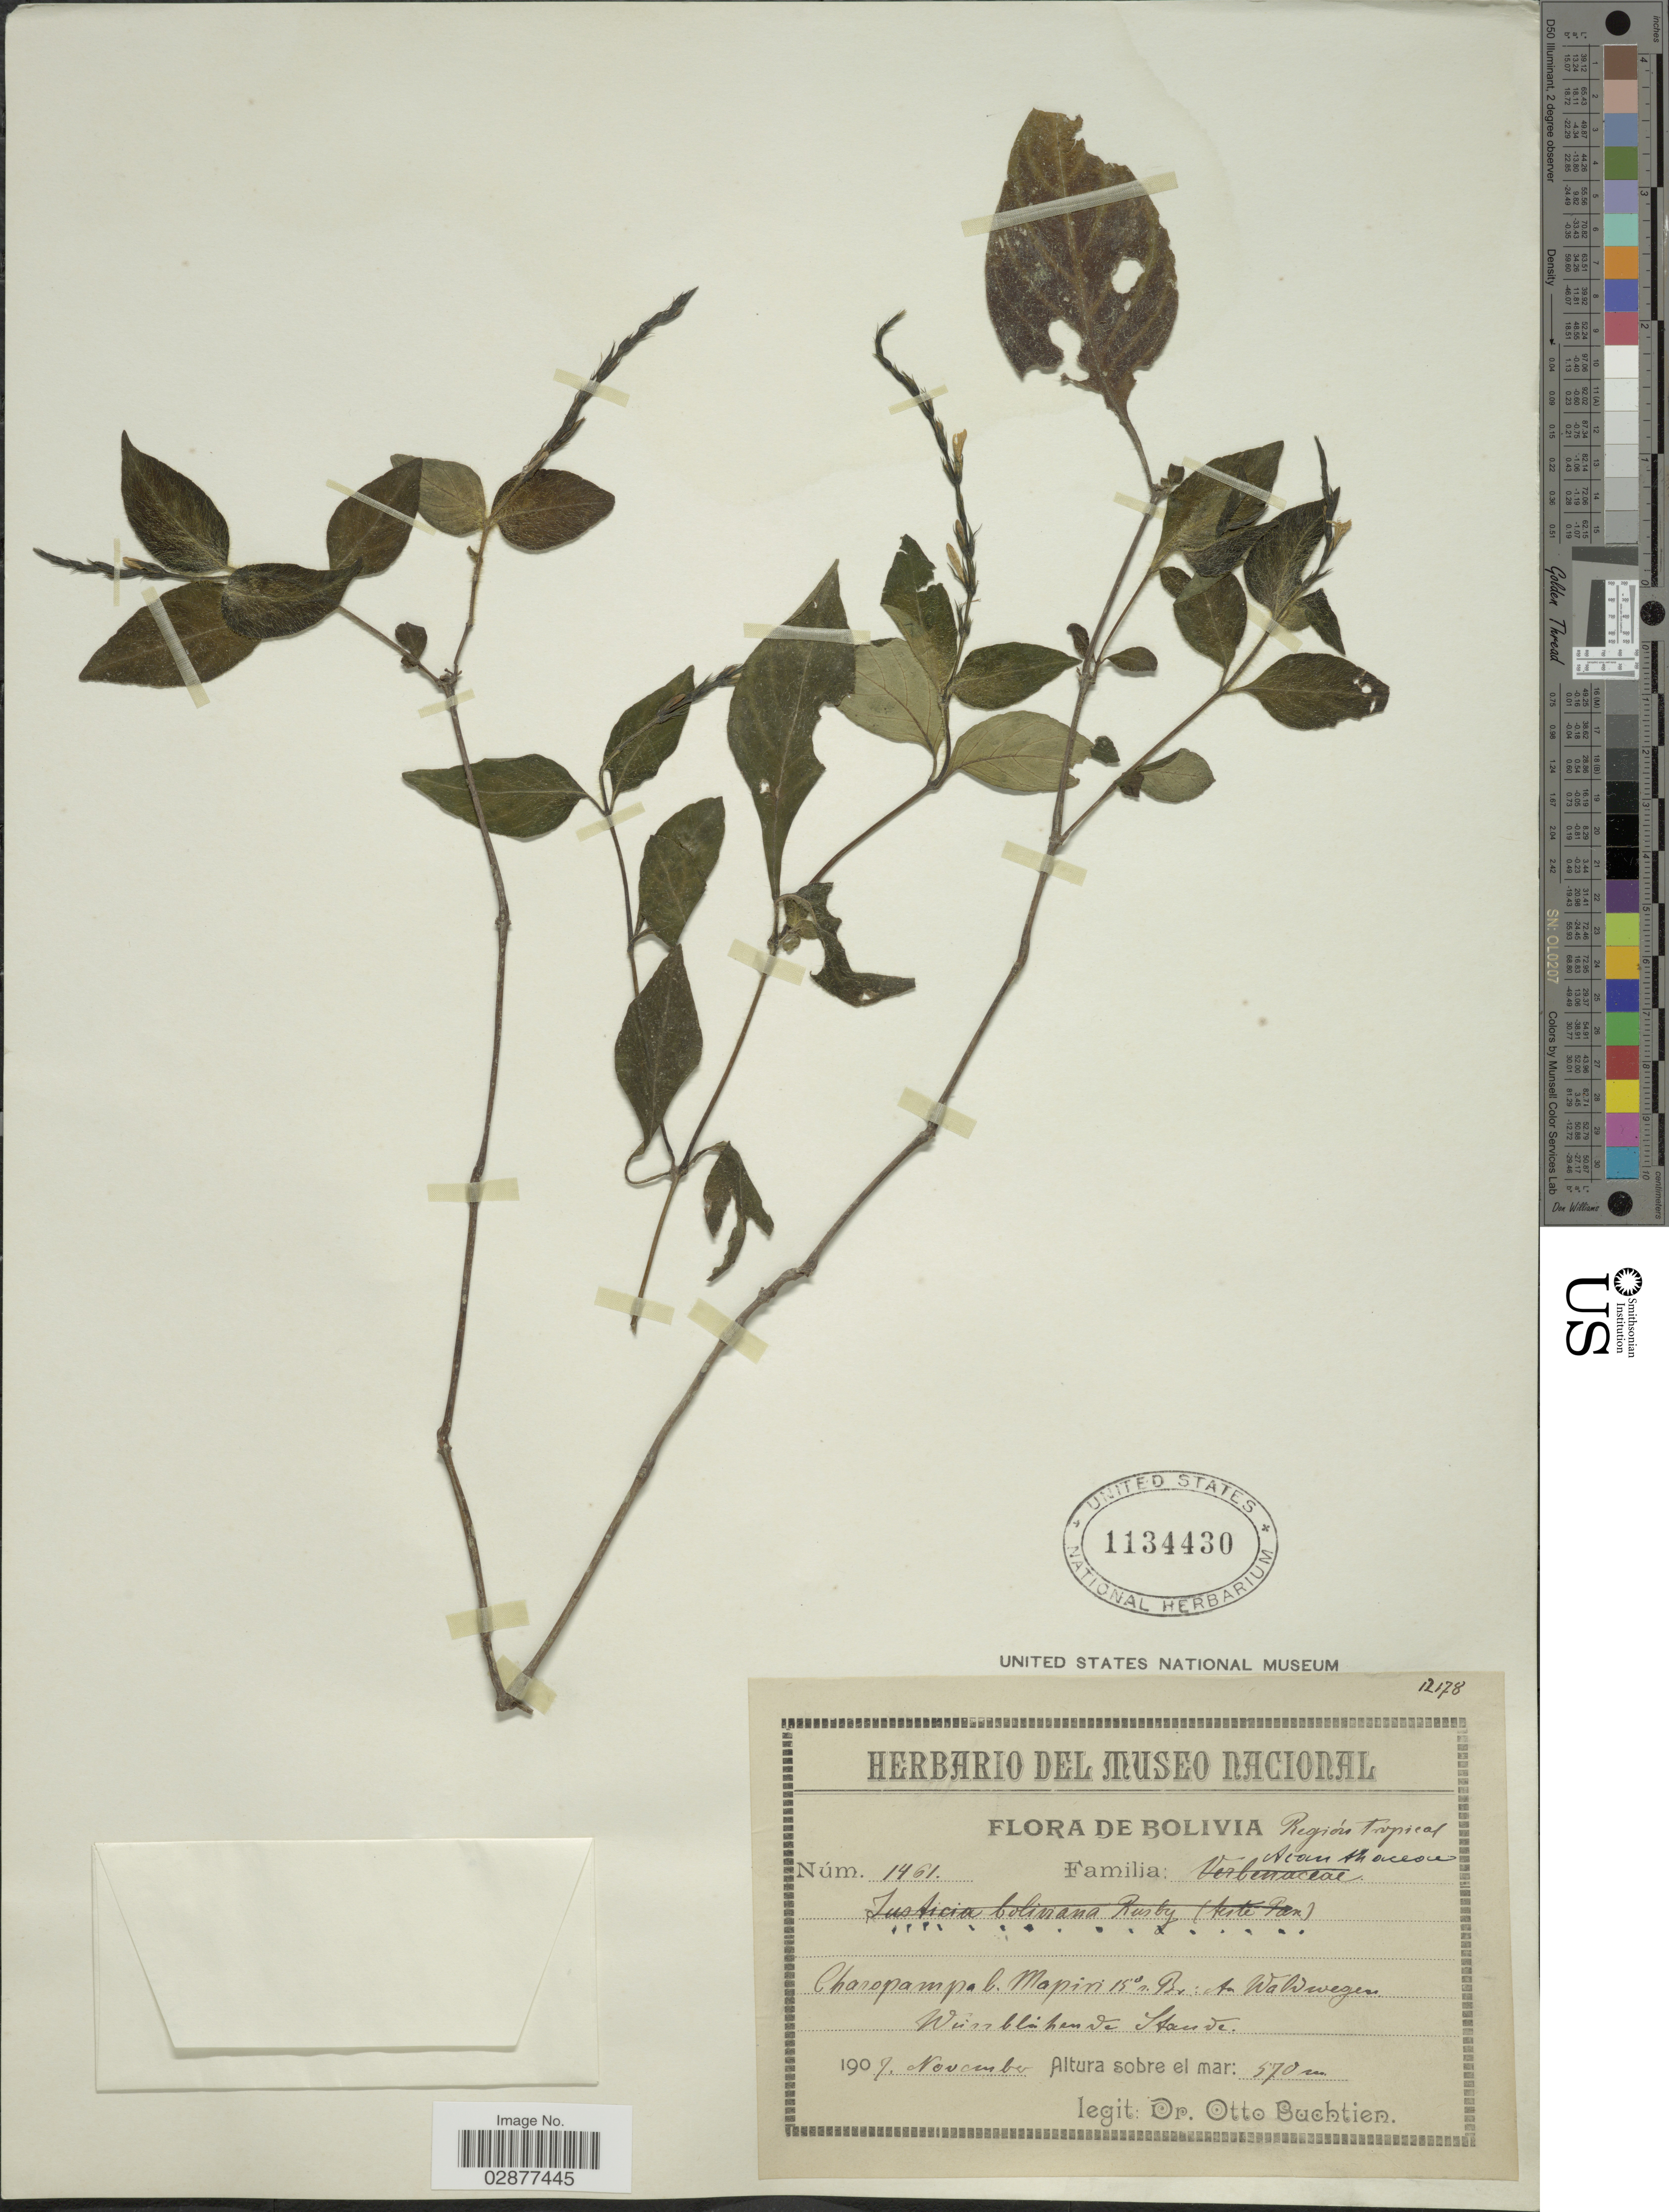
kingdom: Plantae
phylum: Tracheophyta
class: Magnoliopsida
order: Lamiales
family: Acanthaceae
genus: Justicia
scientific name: Justicia boliviana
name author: Rusby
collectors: O. Buchtien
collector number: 1461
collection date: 1907-11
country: Bolivia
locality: Región tropical. Charopampa b. Mapiri 15° s. Br: An Waldwegen.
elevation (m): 570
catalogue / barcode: US 1134430